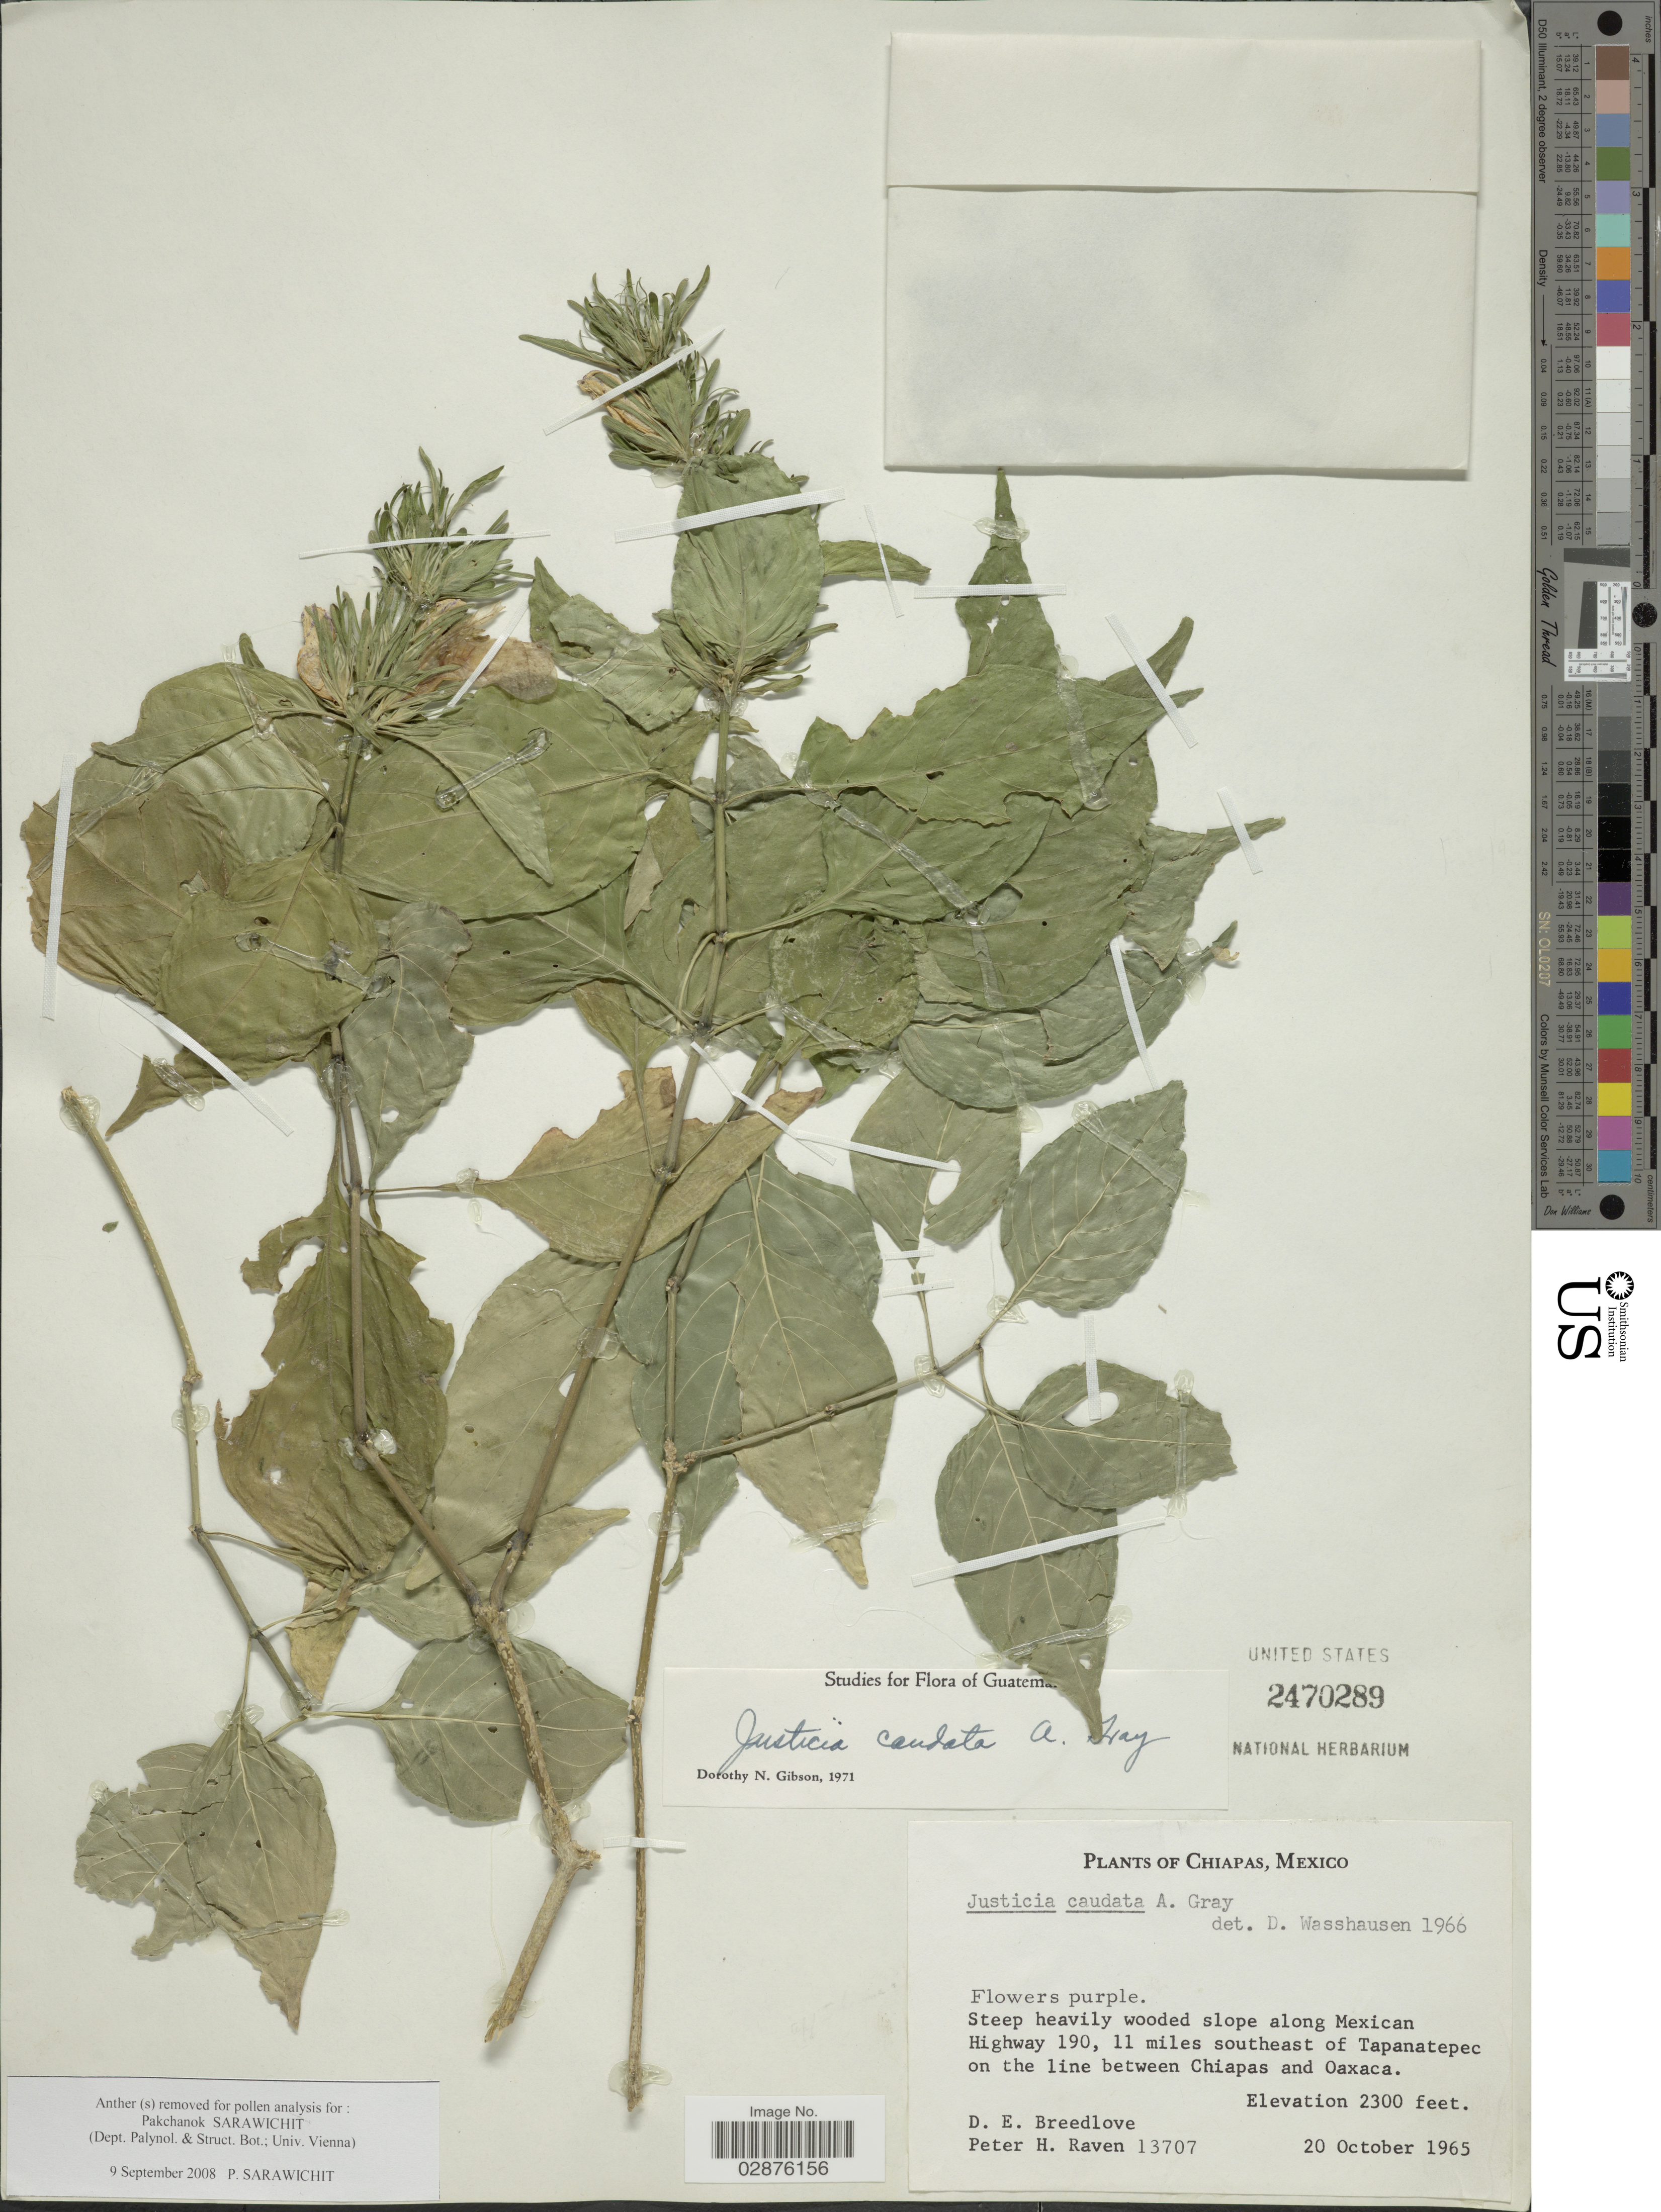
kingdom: Plantae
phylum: Tracheophyta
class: Magnoliopsida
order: Lamiales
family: Acanthaceae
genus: Justicia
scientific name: Justicia caudata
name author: A. Gray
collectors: D. E. Breedlove & P. Raven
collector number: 13707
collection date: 1965-10-20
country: Mexico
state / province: Chiapas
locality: Along Mexican Highway 190, 11 miles southeast of Tapanatepec on the line between Chiapas and Oaxaca.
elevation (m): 701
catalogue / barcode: US 2470289